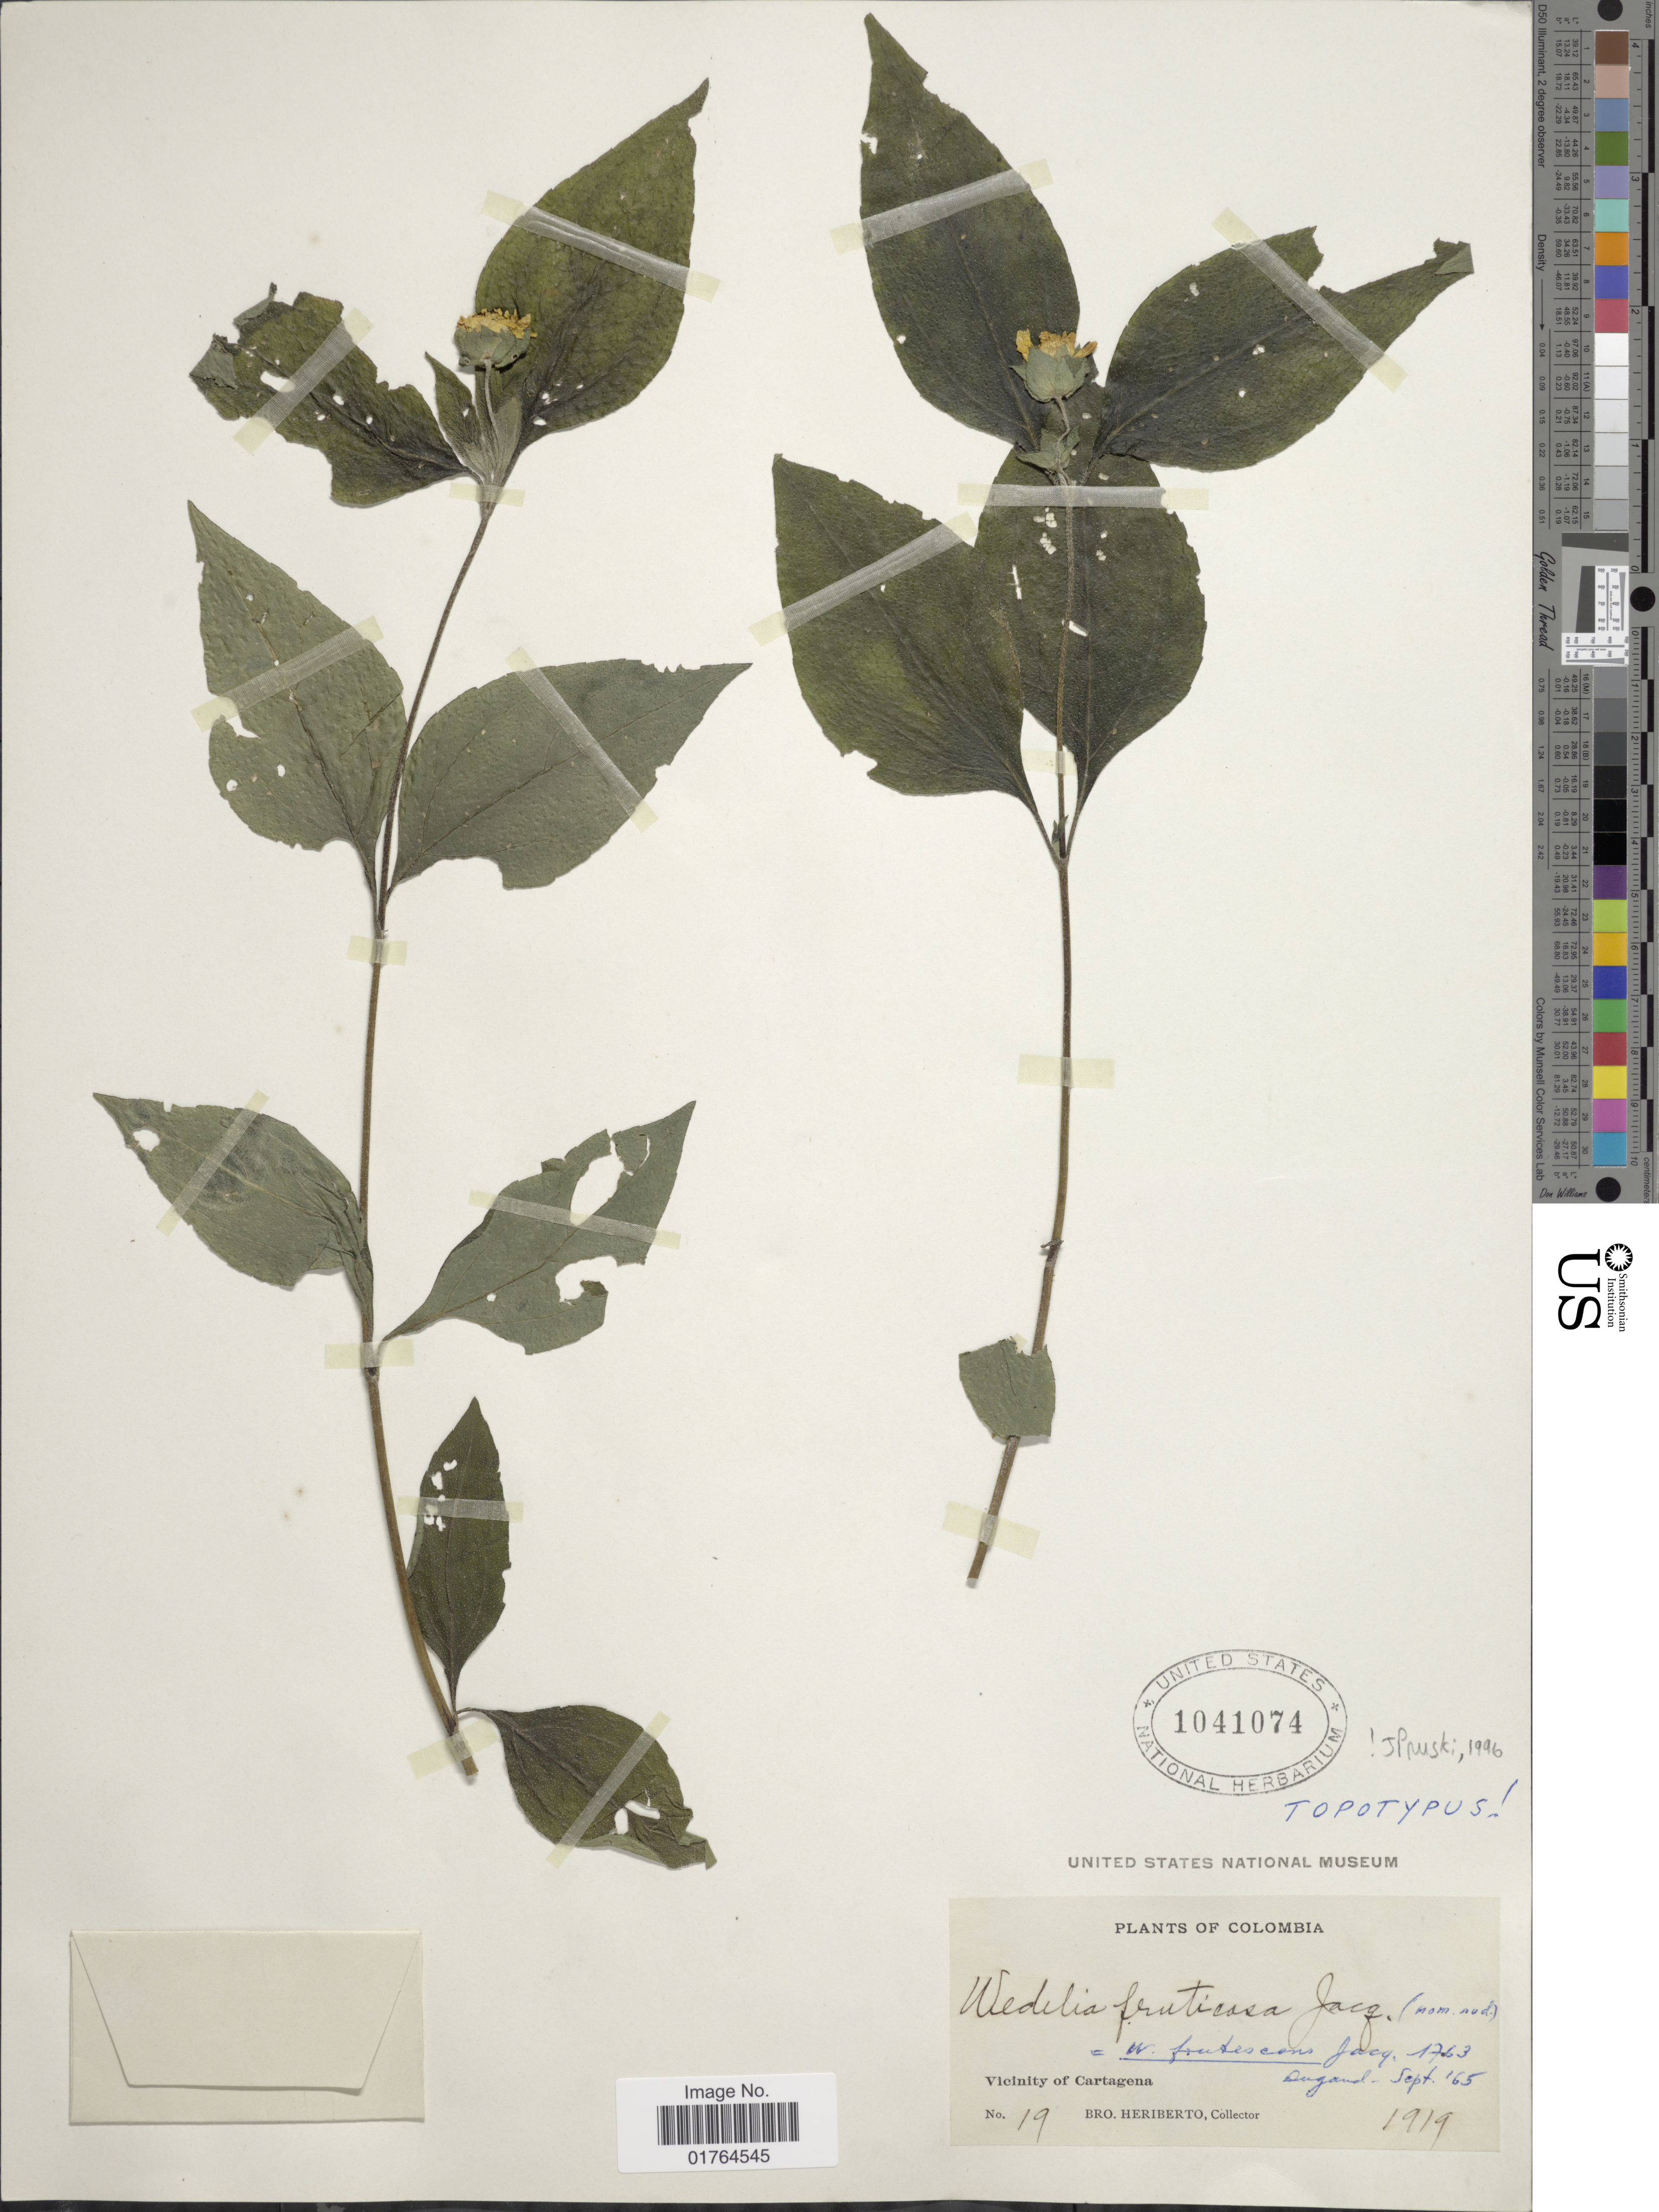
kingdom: Plantae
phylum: Tracheophyta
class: Magnoliopsida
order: Asterales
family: Asteraceae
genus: Wedelia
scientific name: Wedelia fruticosa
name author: Jacq.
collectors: B. Heriberto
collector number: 19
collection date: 1919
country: Colombia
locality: Vicinity of Cartagena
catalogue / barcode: US 1041074